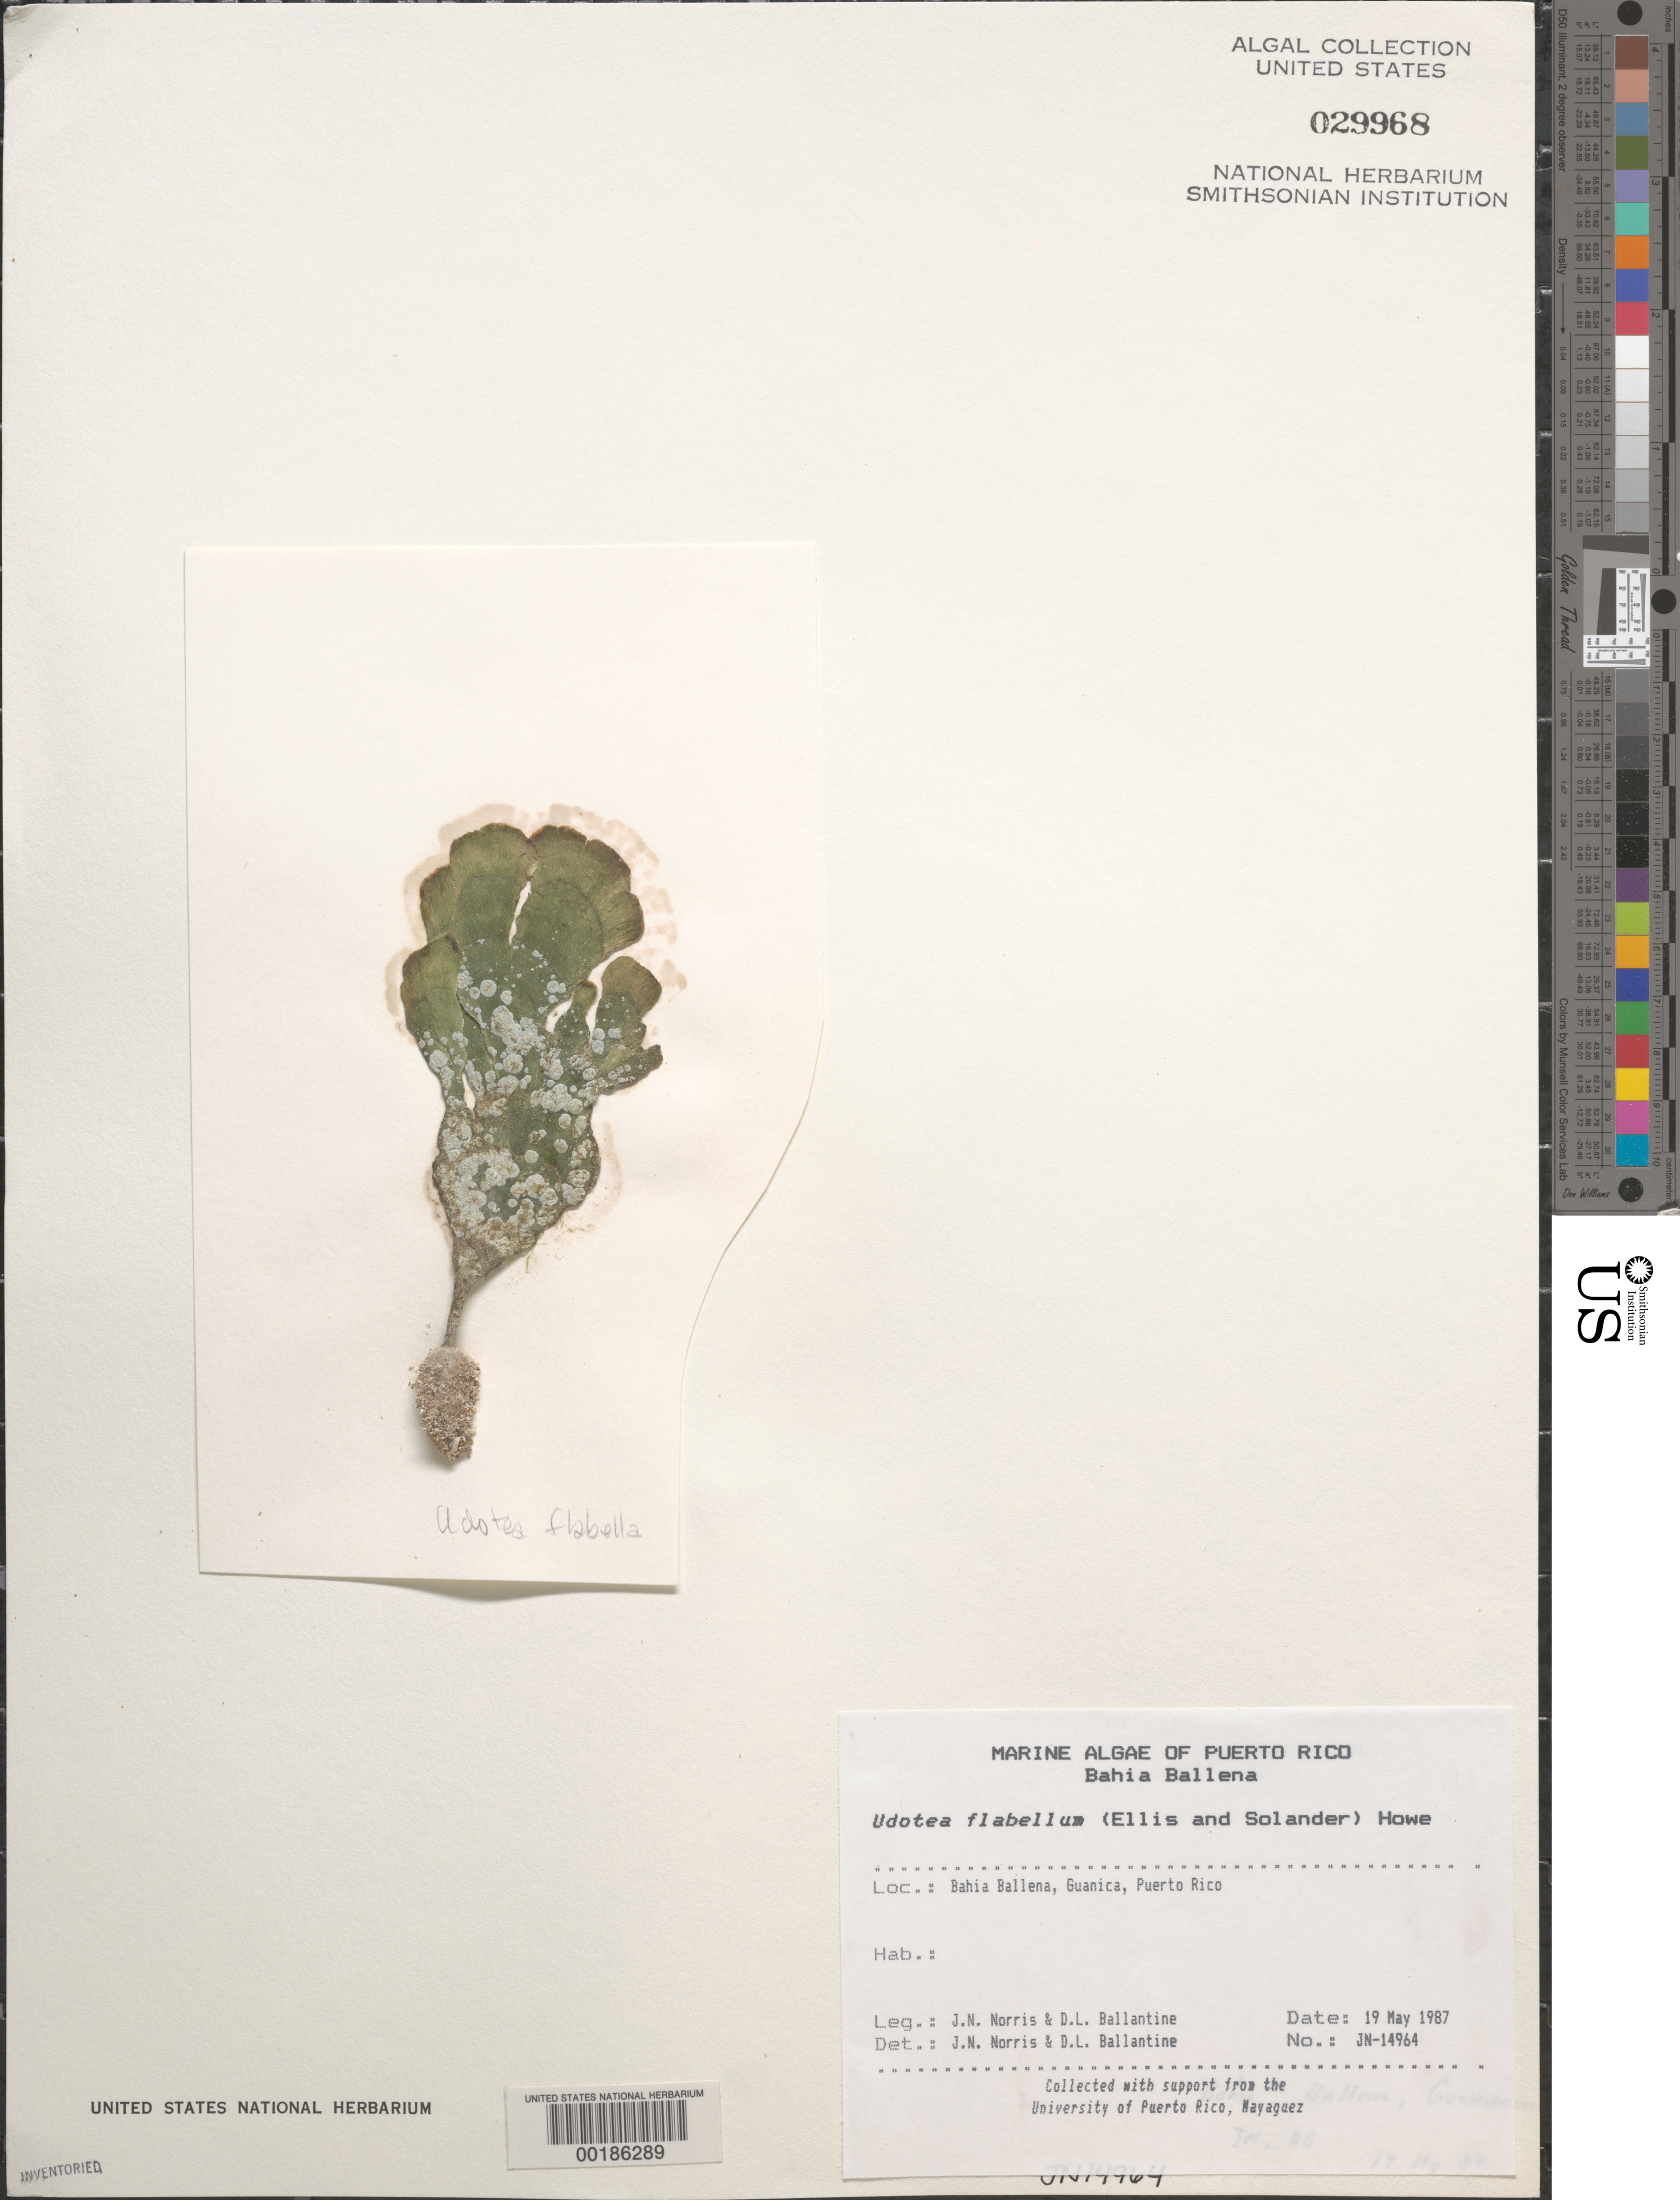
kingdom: Plantae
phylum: Chlorophyta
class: Ulvophyceae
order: Bryopsidales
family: Udoteaceae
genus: Udotea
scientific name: Udotea flabellum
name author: (J. Ellis & Sol.) M. Howe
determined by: Norris, J. N.; Ballantine, D. L.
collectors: J. N. Norris & D.L. Ballantine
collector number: JN-14964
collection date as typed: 19 May 1987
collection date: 1987-05-19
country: Puerto Rico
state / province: Guanica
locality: Bahia Ballena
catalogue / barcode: US 29968